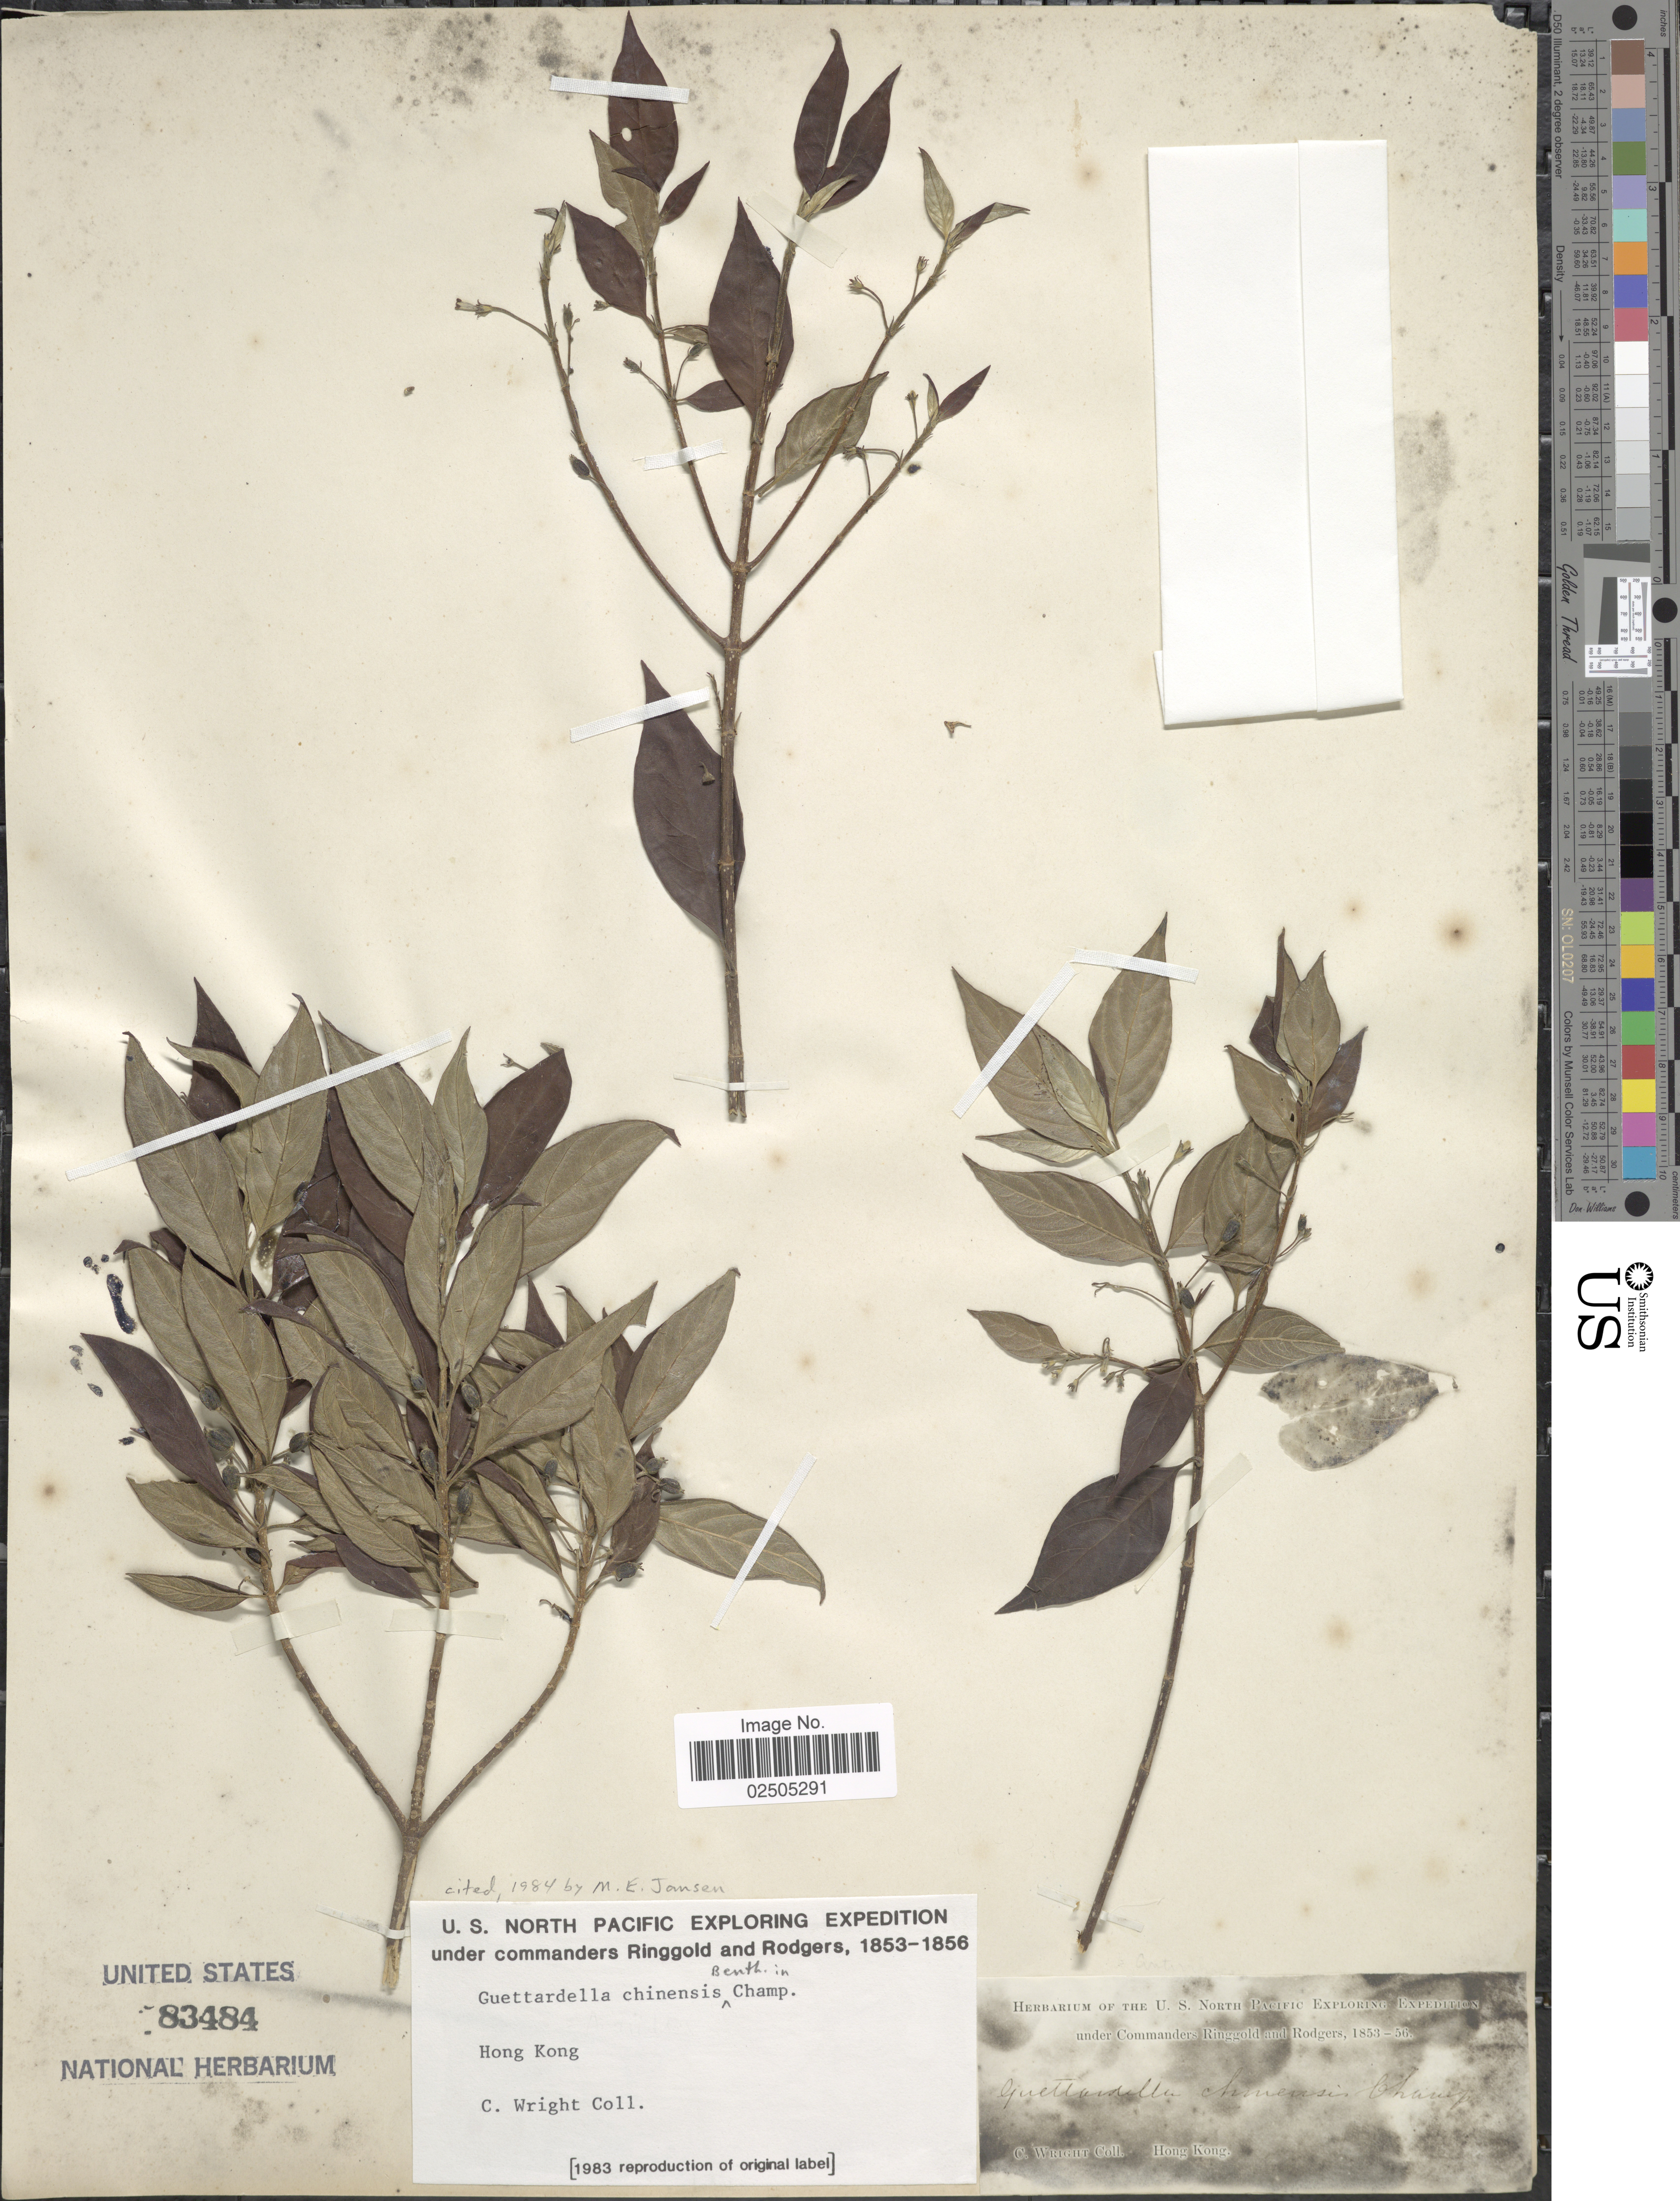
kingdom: Plantae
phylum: Tracheophyta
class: Magnoliopsida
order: Gentianales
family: Rubiaceae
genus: Antirhea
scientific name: Antirhea chinensis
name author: (Champ. ex Benth.) Benth. & Hook. f. ex F.B. Forbes & Hemsl.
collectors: C. Wright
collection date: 1853/1856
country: China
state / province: Hong Kong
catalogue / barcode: US 83484